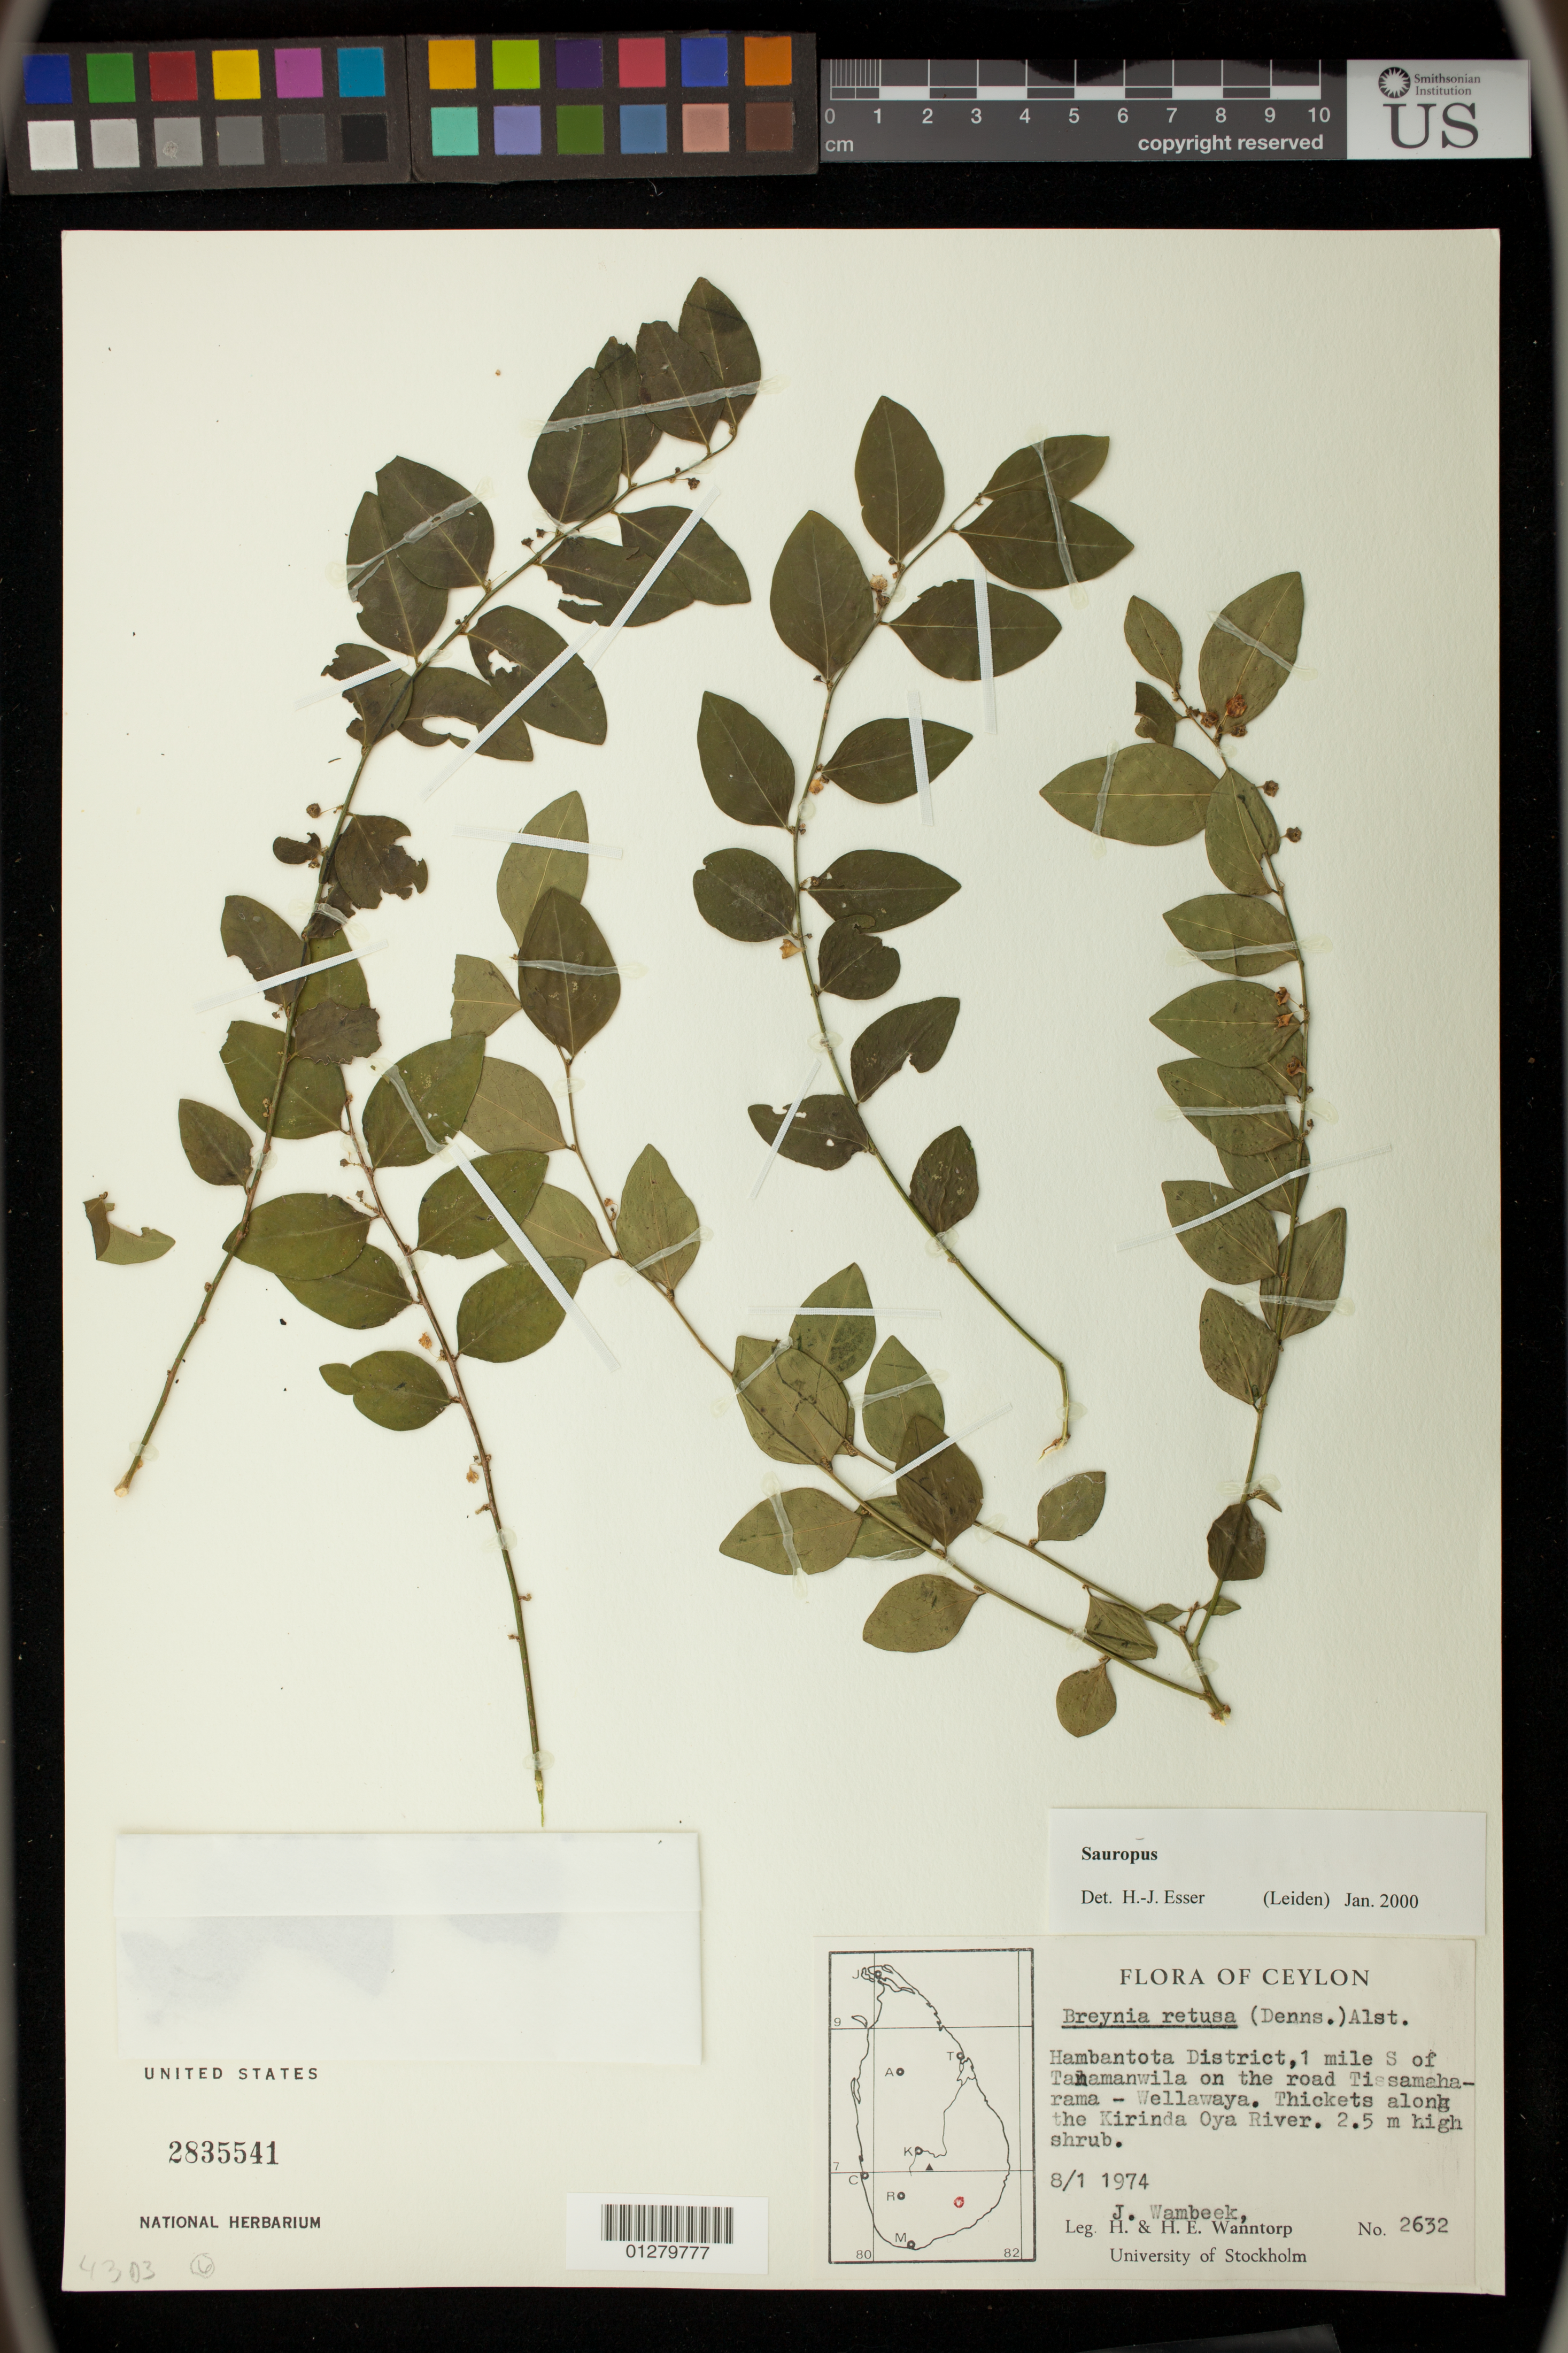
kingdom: Plantae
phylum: Tracheophyta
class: Magnoliopsida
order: Malpighiales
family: Phyllanthaceae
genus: Sauropus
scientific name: Sauropus sp.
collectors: J. Wambeek, H. Wanntorp & H. Wanntorp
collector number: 2632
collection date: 1974-01-08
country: Sri Lanka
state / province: Southern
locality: Hambantota District, 1 mile S of Tanamanwila on the road Tissamaharama - Wellawaya.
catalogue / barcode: US 2835541